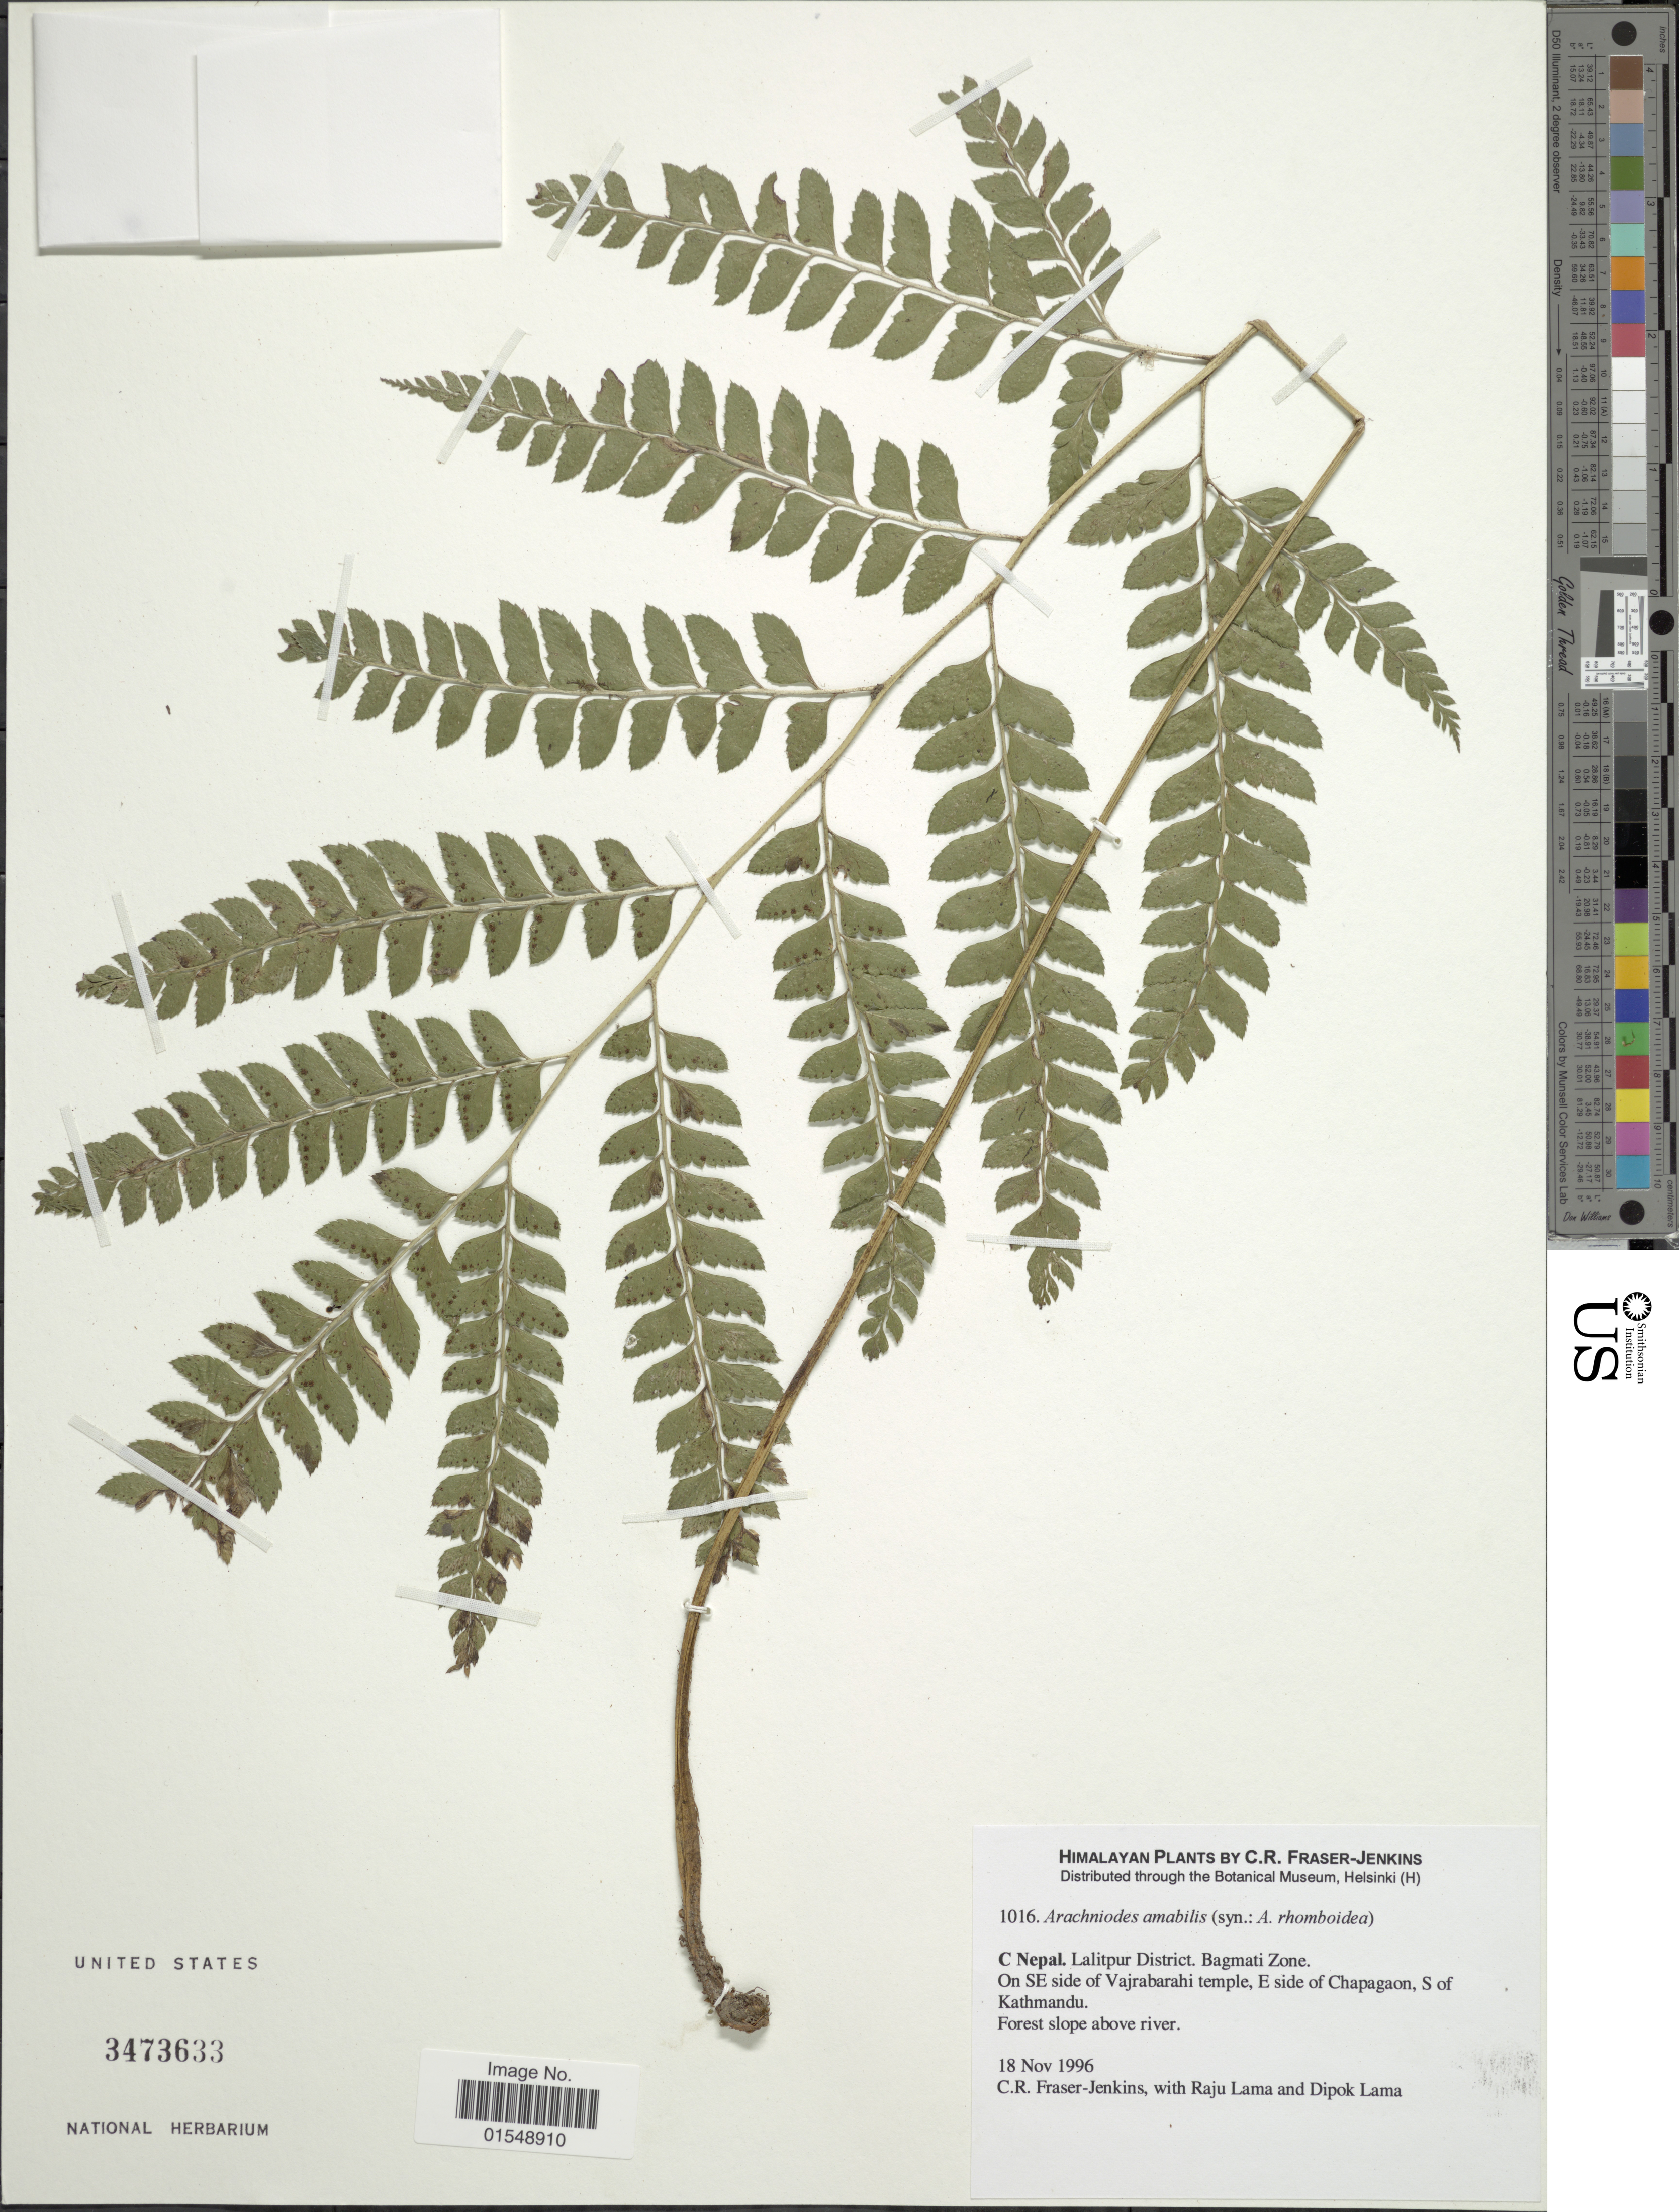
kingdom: Plantae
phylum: Tracheophyta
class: Polypodiopsida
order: Polypodiales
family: Dryopteridaceae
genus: Arachniodes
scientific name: Arachniodes amabilis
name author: (Blume) Tindale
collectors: C. R. Fraser-Jenkins, R. Lama & D. Lama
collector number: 1016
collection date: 1996-11-18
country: Nepal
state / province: Bagmati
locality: Himalaya, C Nepal, Lalitpur District, Bagmati Zone, on SE side of Vajrabahari temple, E side of Chapagaon, S of Kathmandu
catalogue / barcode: US 3473633